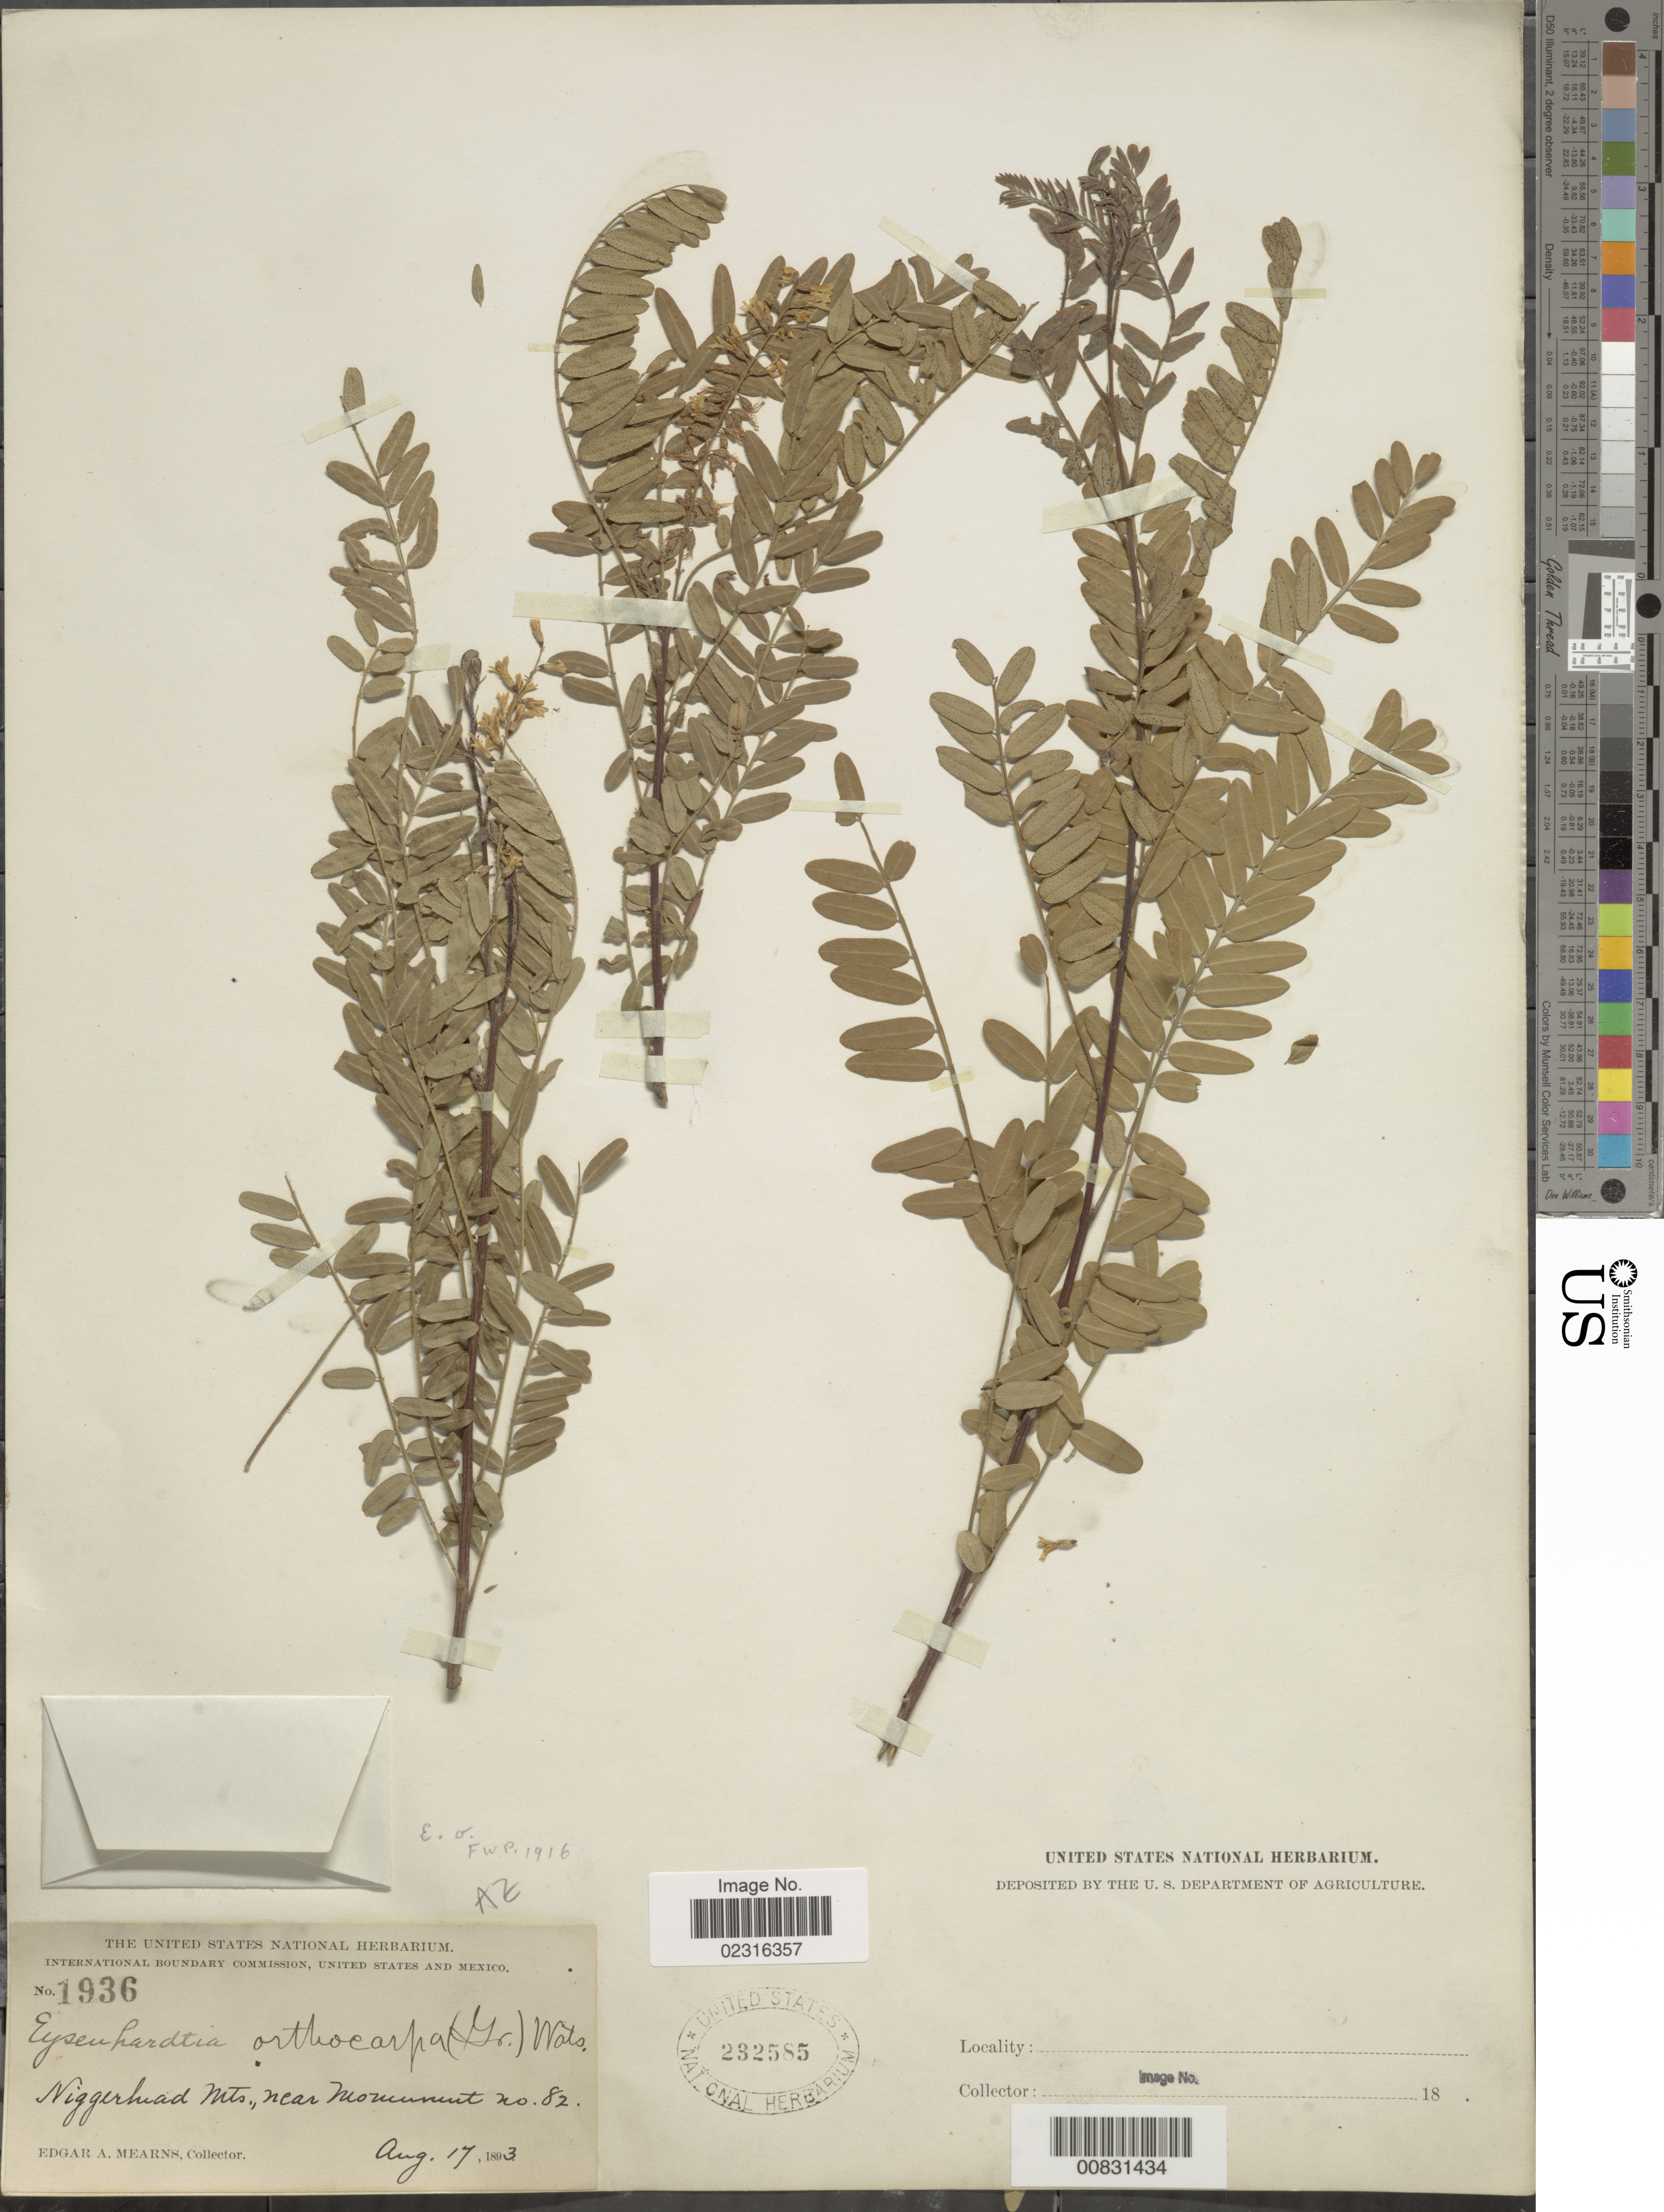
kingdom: Plantae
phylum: Tracheophyta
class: Magnoliopsida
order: Fabales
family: Fabaceae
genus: Eysenhardtia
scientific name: Eysenhardtia orthocarpa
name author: (A. Gray) S. Watson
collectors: E. A. Mearns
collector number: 1936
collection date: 1893-08-17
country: South Africa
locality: Niggerhead Mts., near Momument no. 82.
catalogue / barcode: US 232585